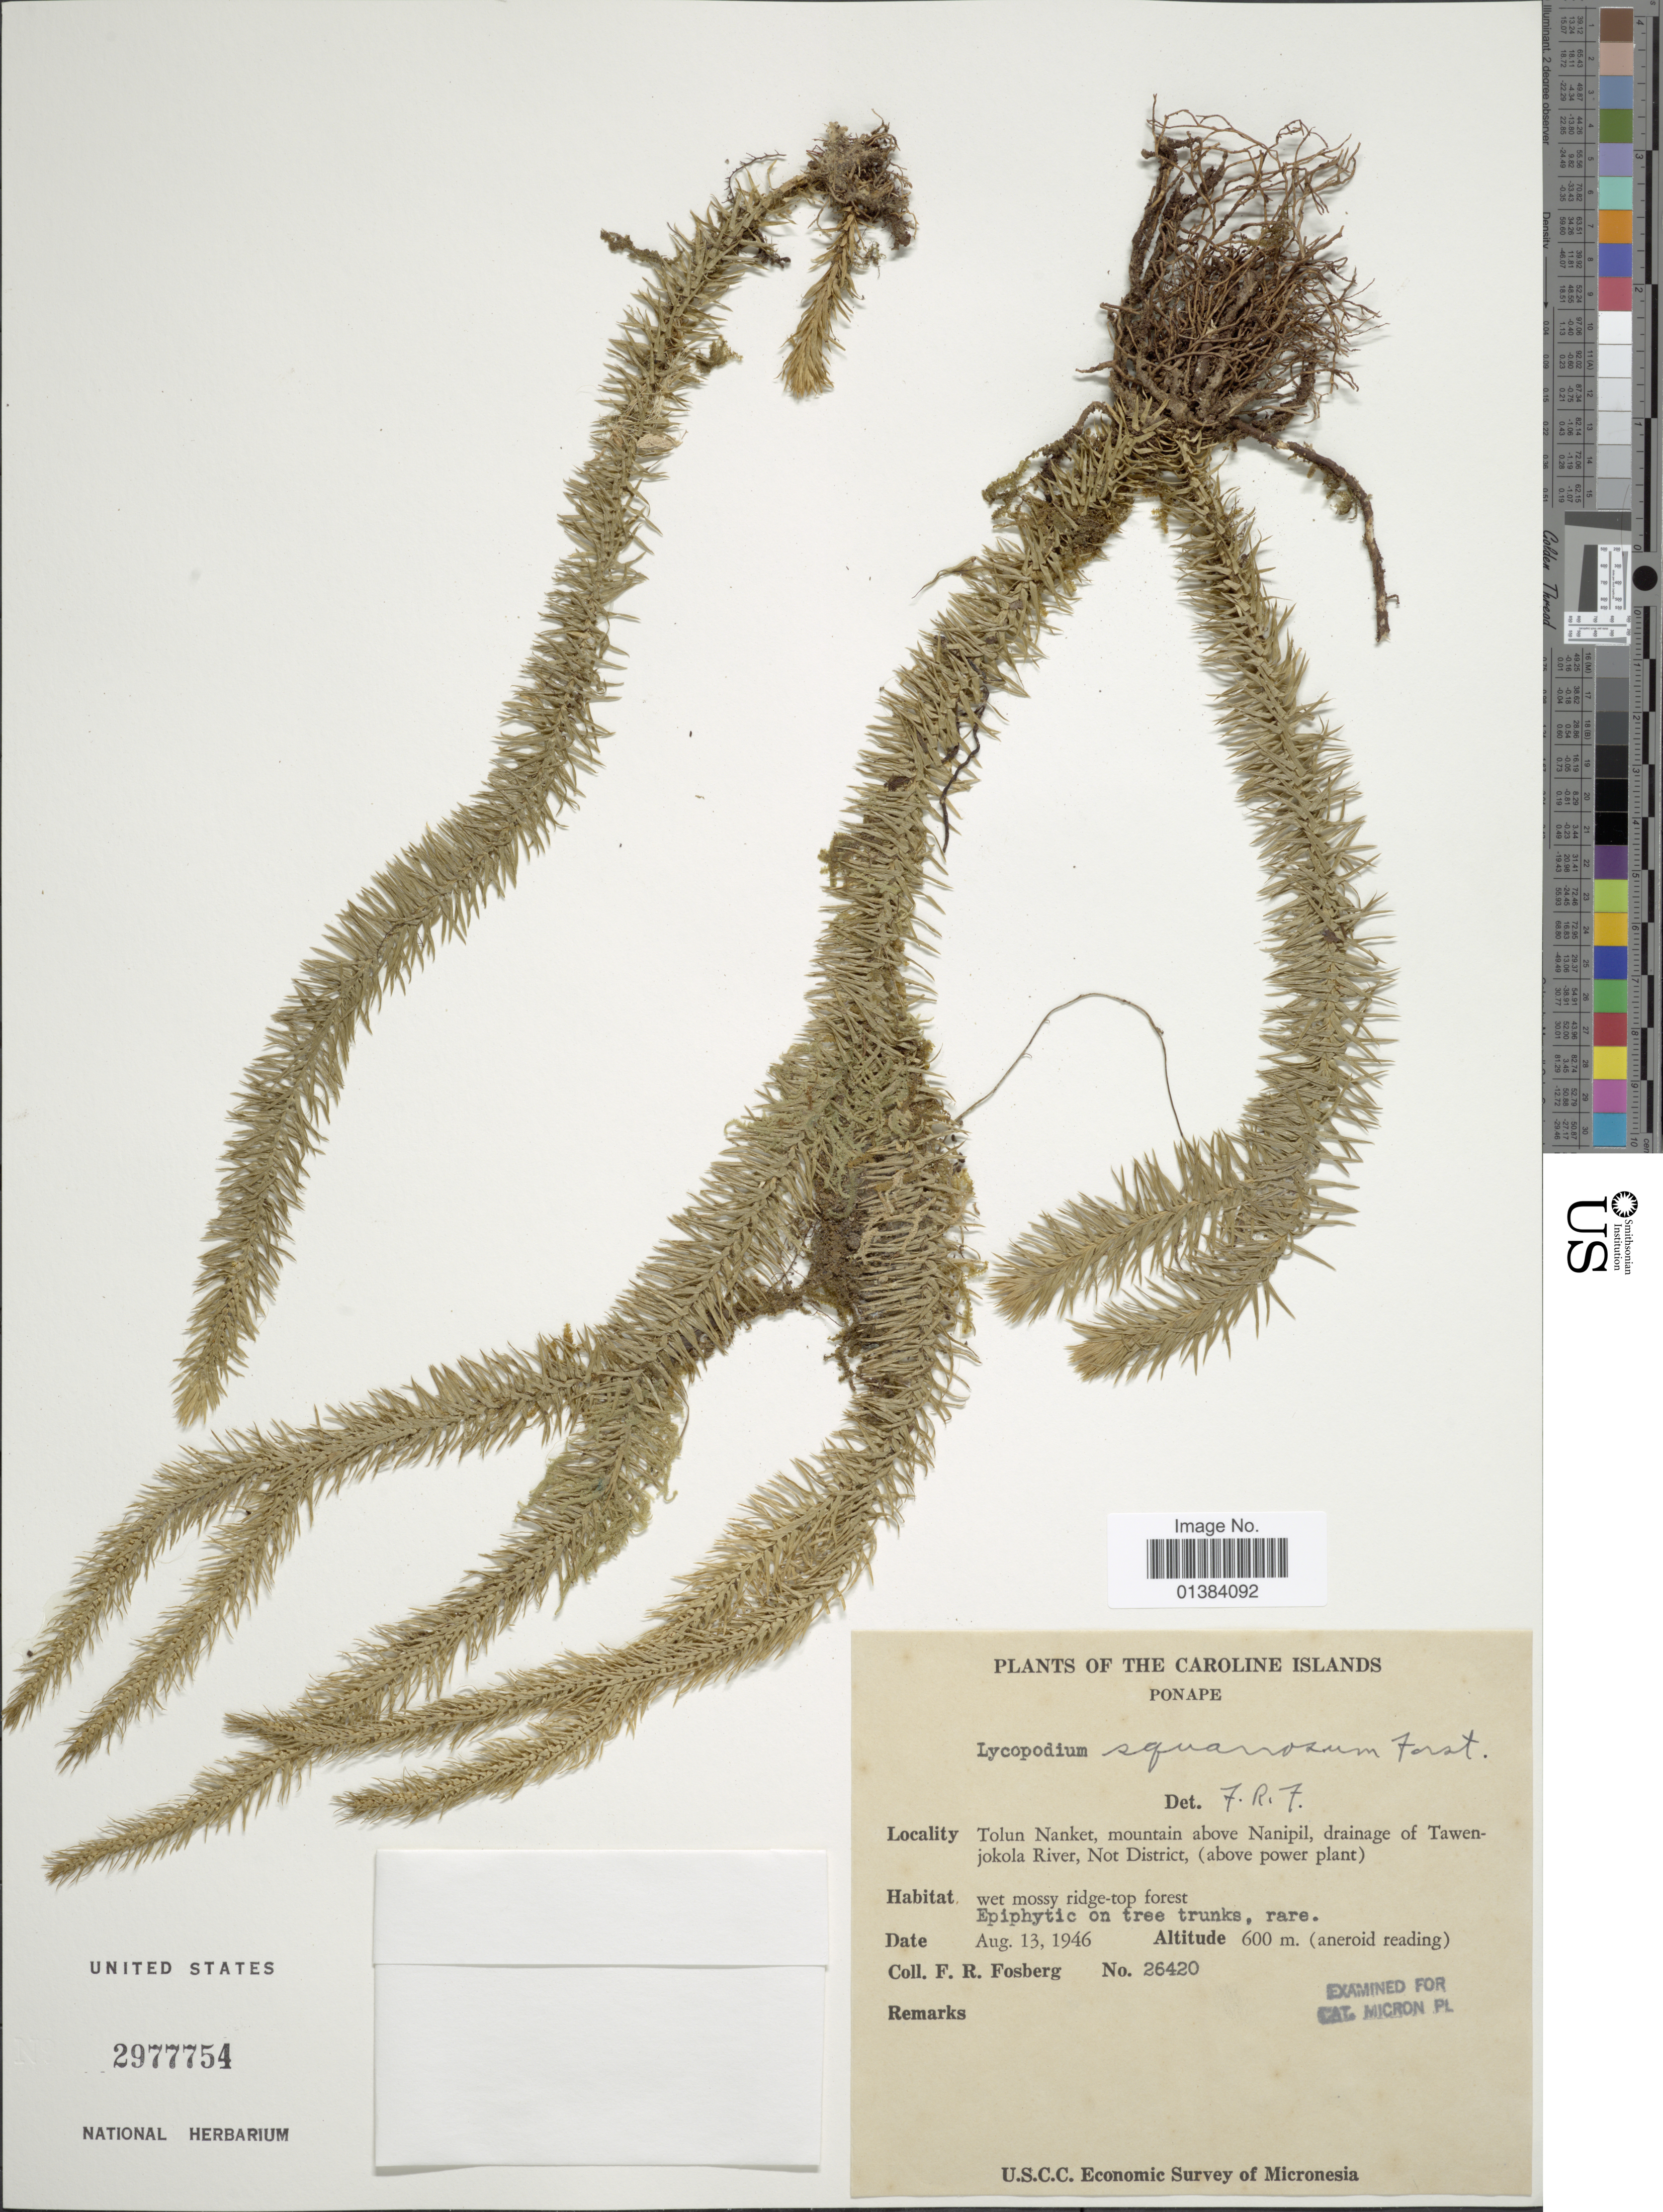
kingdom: Plantae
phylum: Tracheophyta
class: Lycopodiopsida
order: Lycopodiales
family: Lycopodiaceae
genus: Phlegmariurus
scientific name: Phlegmariurus squarrosus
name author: (G. Forst.) Á. Löve & D. Löve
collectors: F. R. Fosberg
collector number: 26420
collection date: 1946-08-13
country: Micronesia, Federated States of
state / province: Pohnpei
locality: Caroline Islands. Ponape. Tolun Nanket, mountain above Nanipil, drainage of Tawenjokola River, Not District, (above power plant).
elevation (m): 600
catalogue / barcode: US 2977754